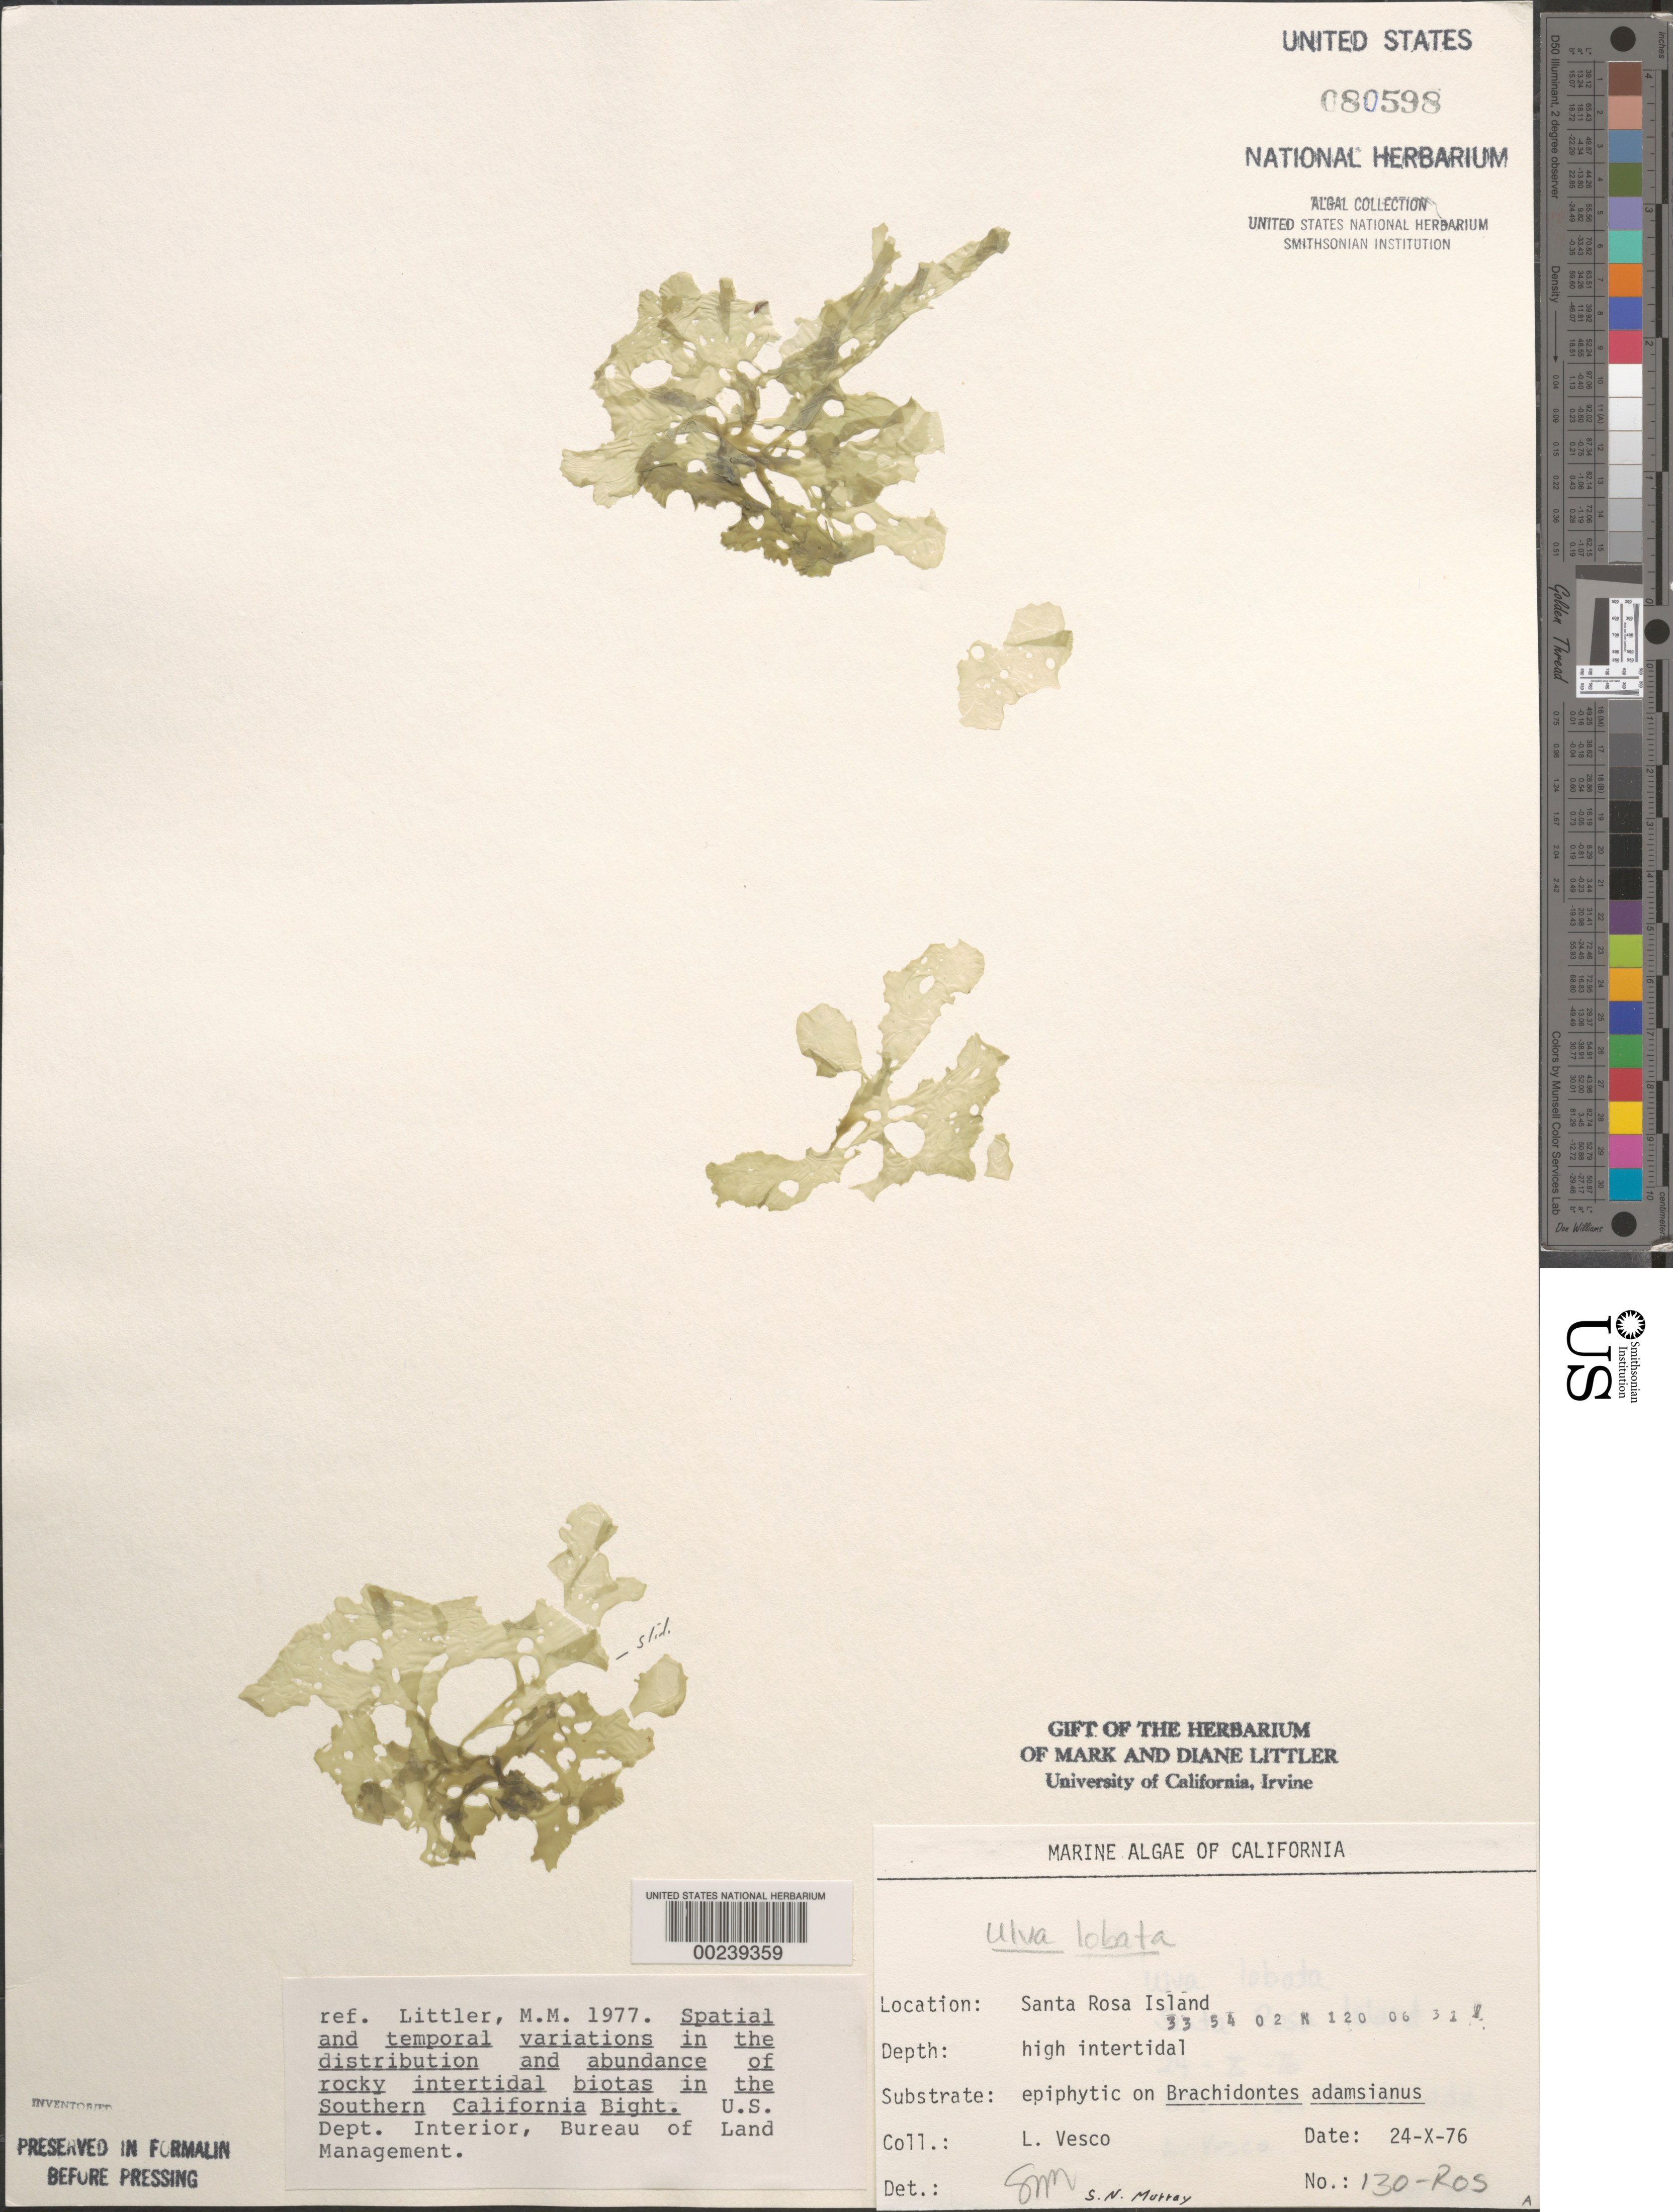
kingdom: Plantae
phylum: Chlorophyta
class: Ulvophyceae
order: Ulvales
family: Ulvaceae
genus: Ulva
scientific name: Ulva lactuca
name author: L.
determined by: Algae name updating Project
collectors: L. Vesco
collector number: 130-ros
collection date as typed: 24 Oct 1976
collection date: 1976-10-24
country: United States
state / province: California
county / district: Santa Barbara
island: Santa Rosa Island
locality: Johnson's Lee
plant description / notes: BLM-SOCALBIGHT Rocky Intertidal Survey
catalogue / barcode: US 80598